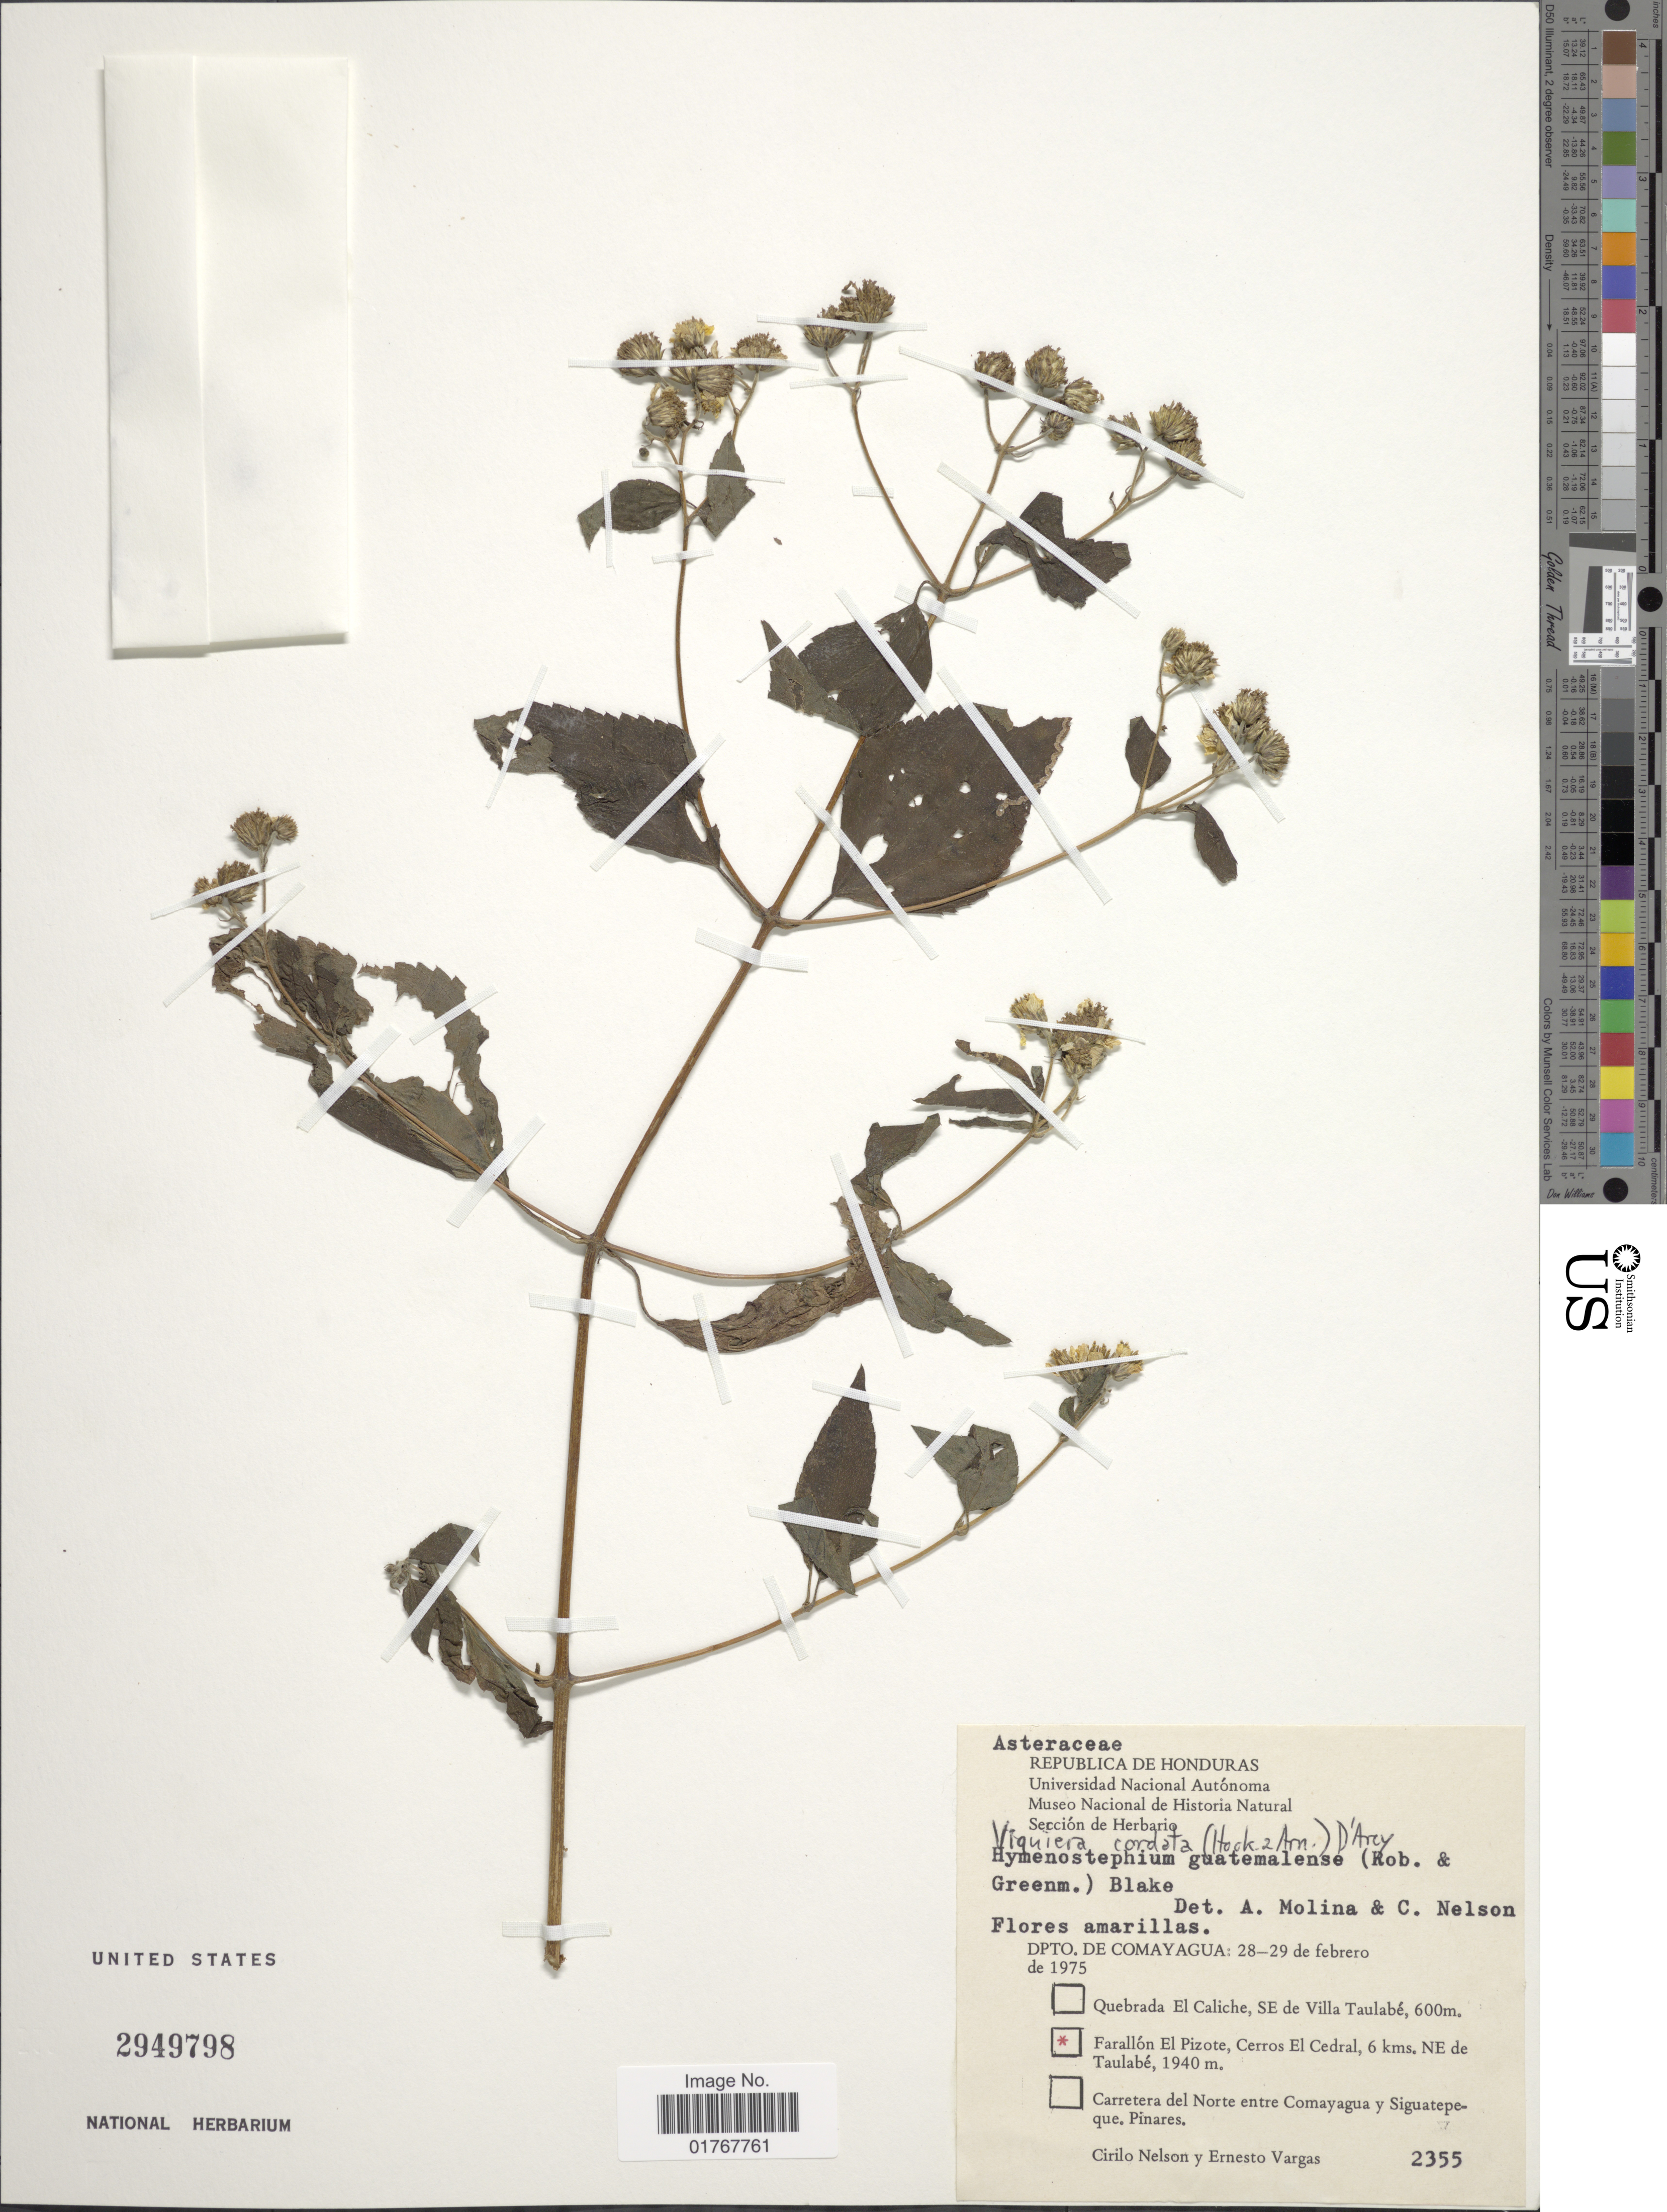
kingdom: Plantae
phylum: Tracheophyta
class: Magnoliopsida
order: Asterales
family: Asteraceae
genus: Viguiera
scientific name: Viguiera cordata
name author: (Hook. & Arn.) D'Arcy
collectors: C. H. Nelson & E. Vargas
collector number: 2355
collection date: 1975-02-28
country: Honduras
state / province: Comayagua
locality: Dpto de Comayagua, Farallón El Pizote, Cerros El Cedral, 6 kms, NE de Taulabé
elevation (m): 1940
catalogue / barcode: US 2949798